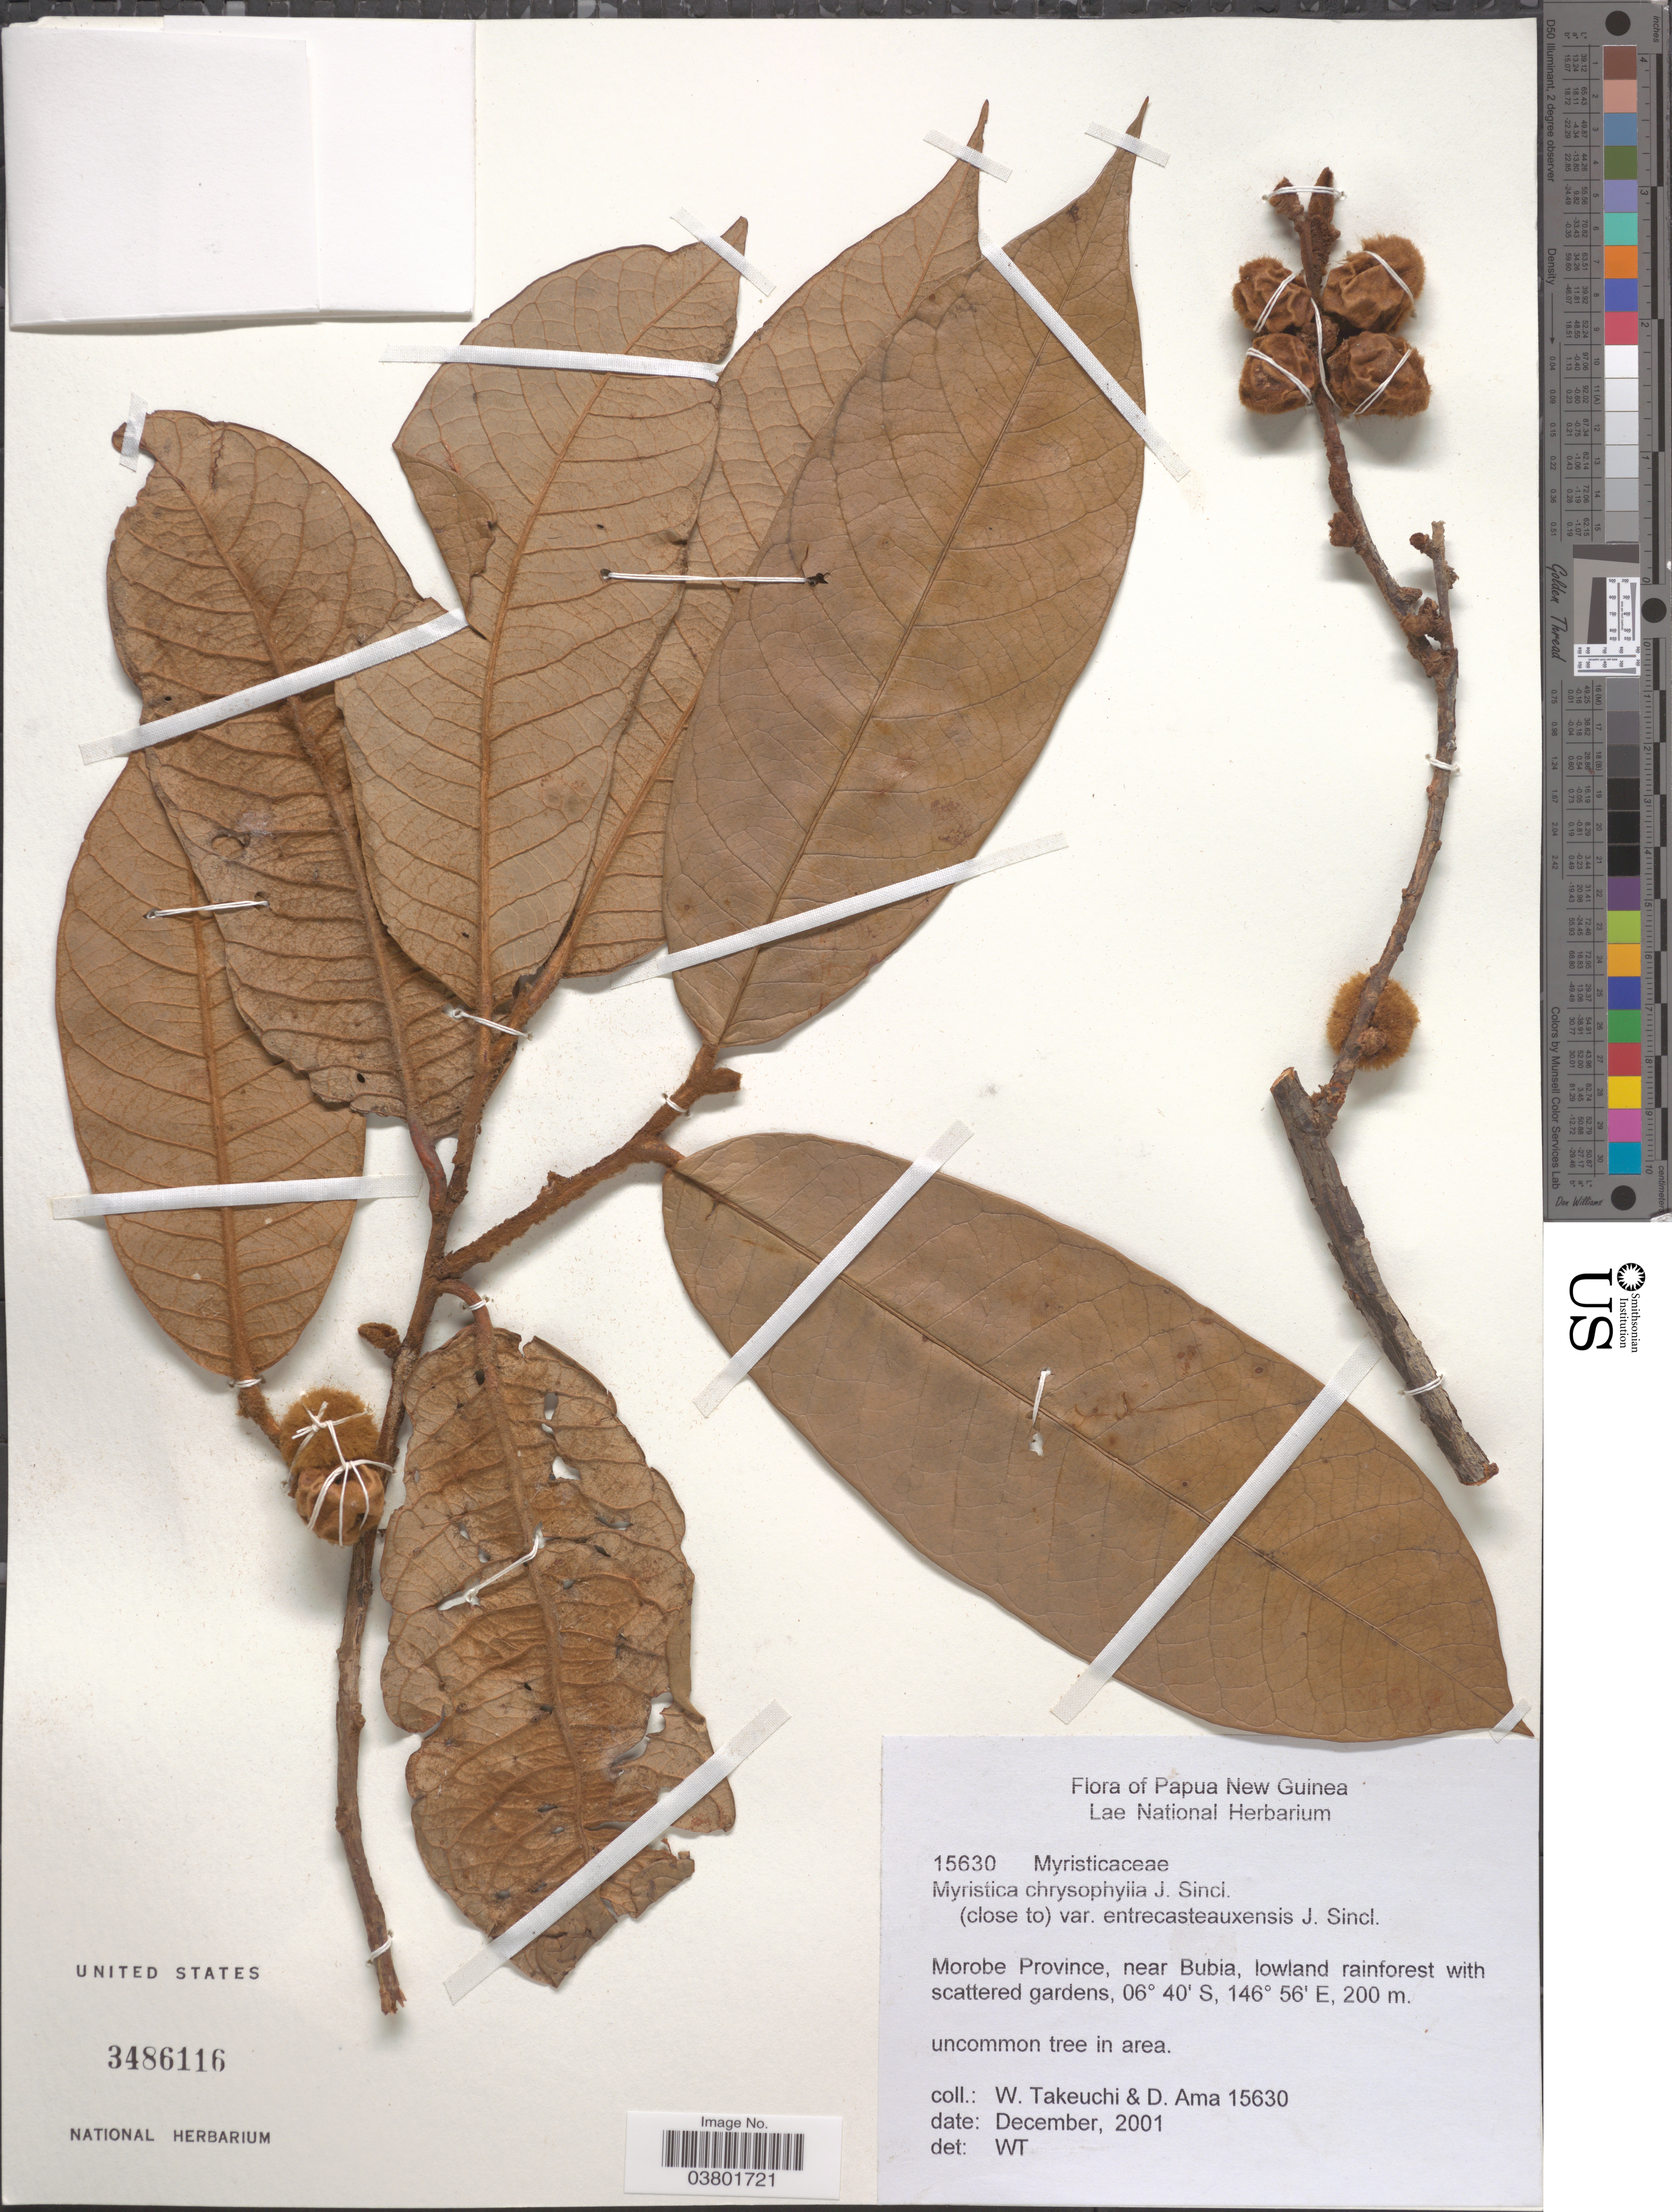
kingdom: Plantae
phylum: Tracheophyta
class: Magnoliopsida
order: Magnoliales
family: Myristicaceae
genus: Myristica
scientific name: Myristica chrysophylla var. entrecasteauxensis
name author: J. Sinclair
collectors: W. Takeuchi & D. Ama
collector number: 15630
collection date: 2001-12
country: Papua New Guinea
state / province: Morobe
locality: Near Bubia.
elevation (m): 200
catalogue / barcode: US 3486116